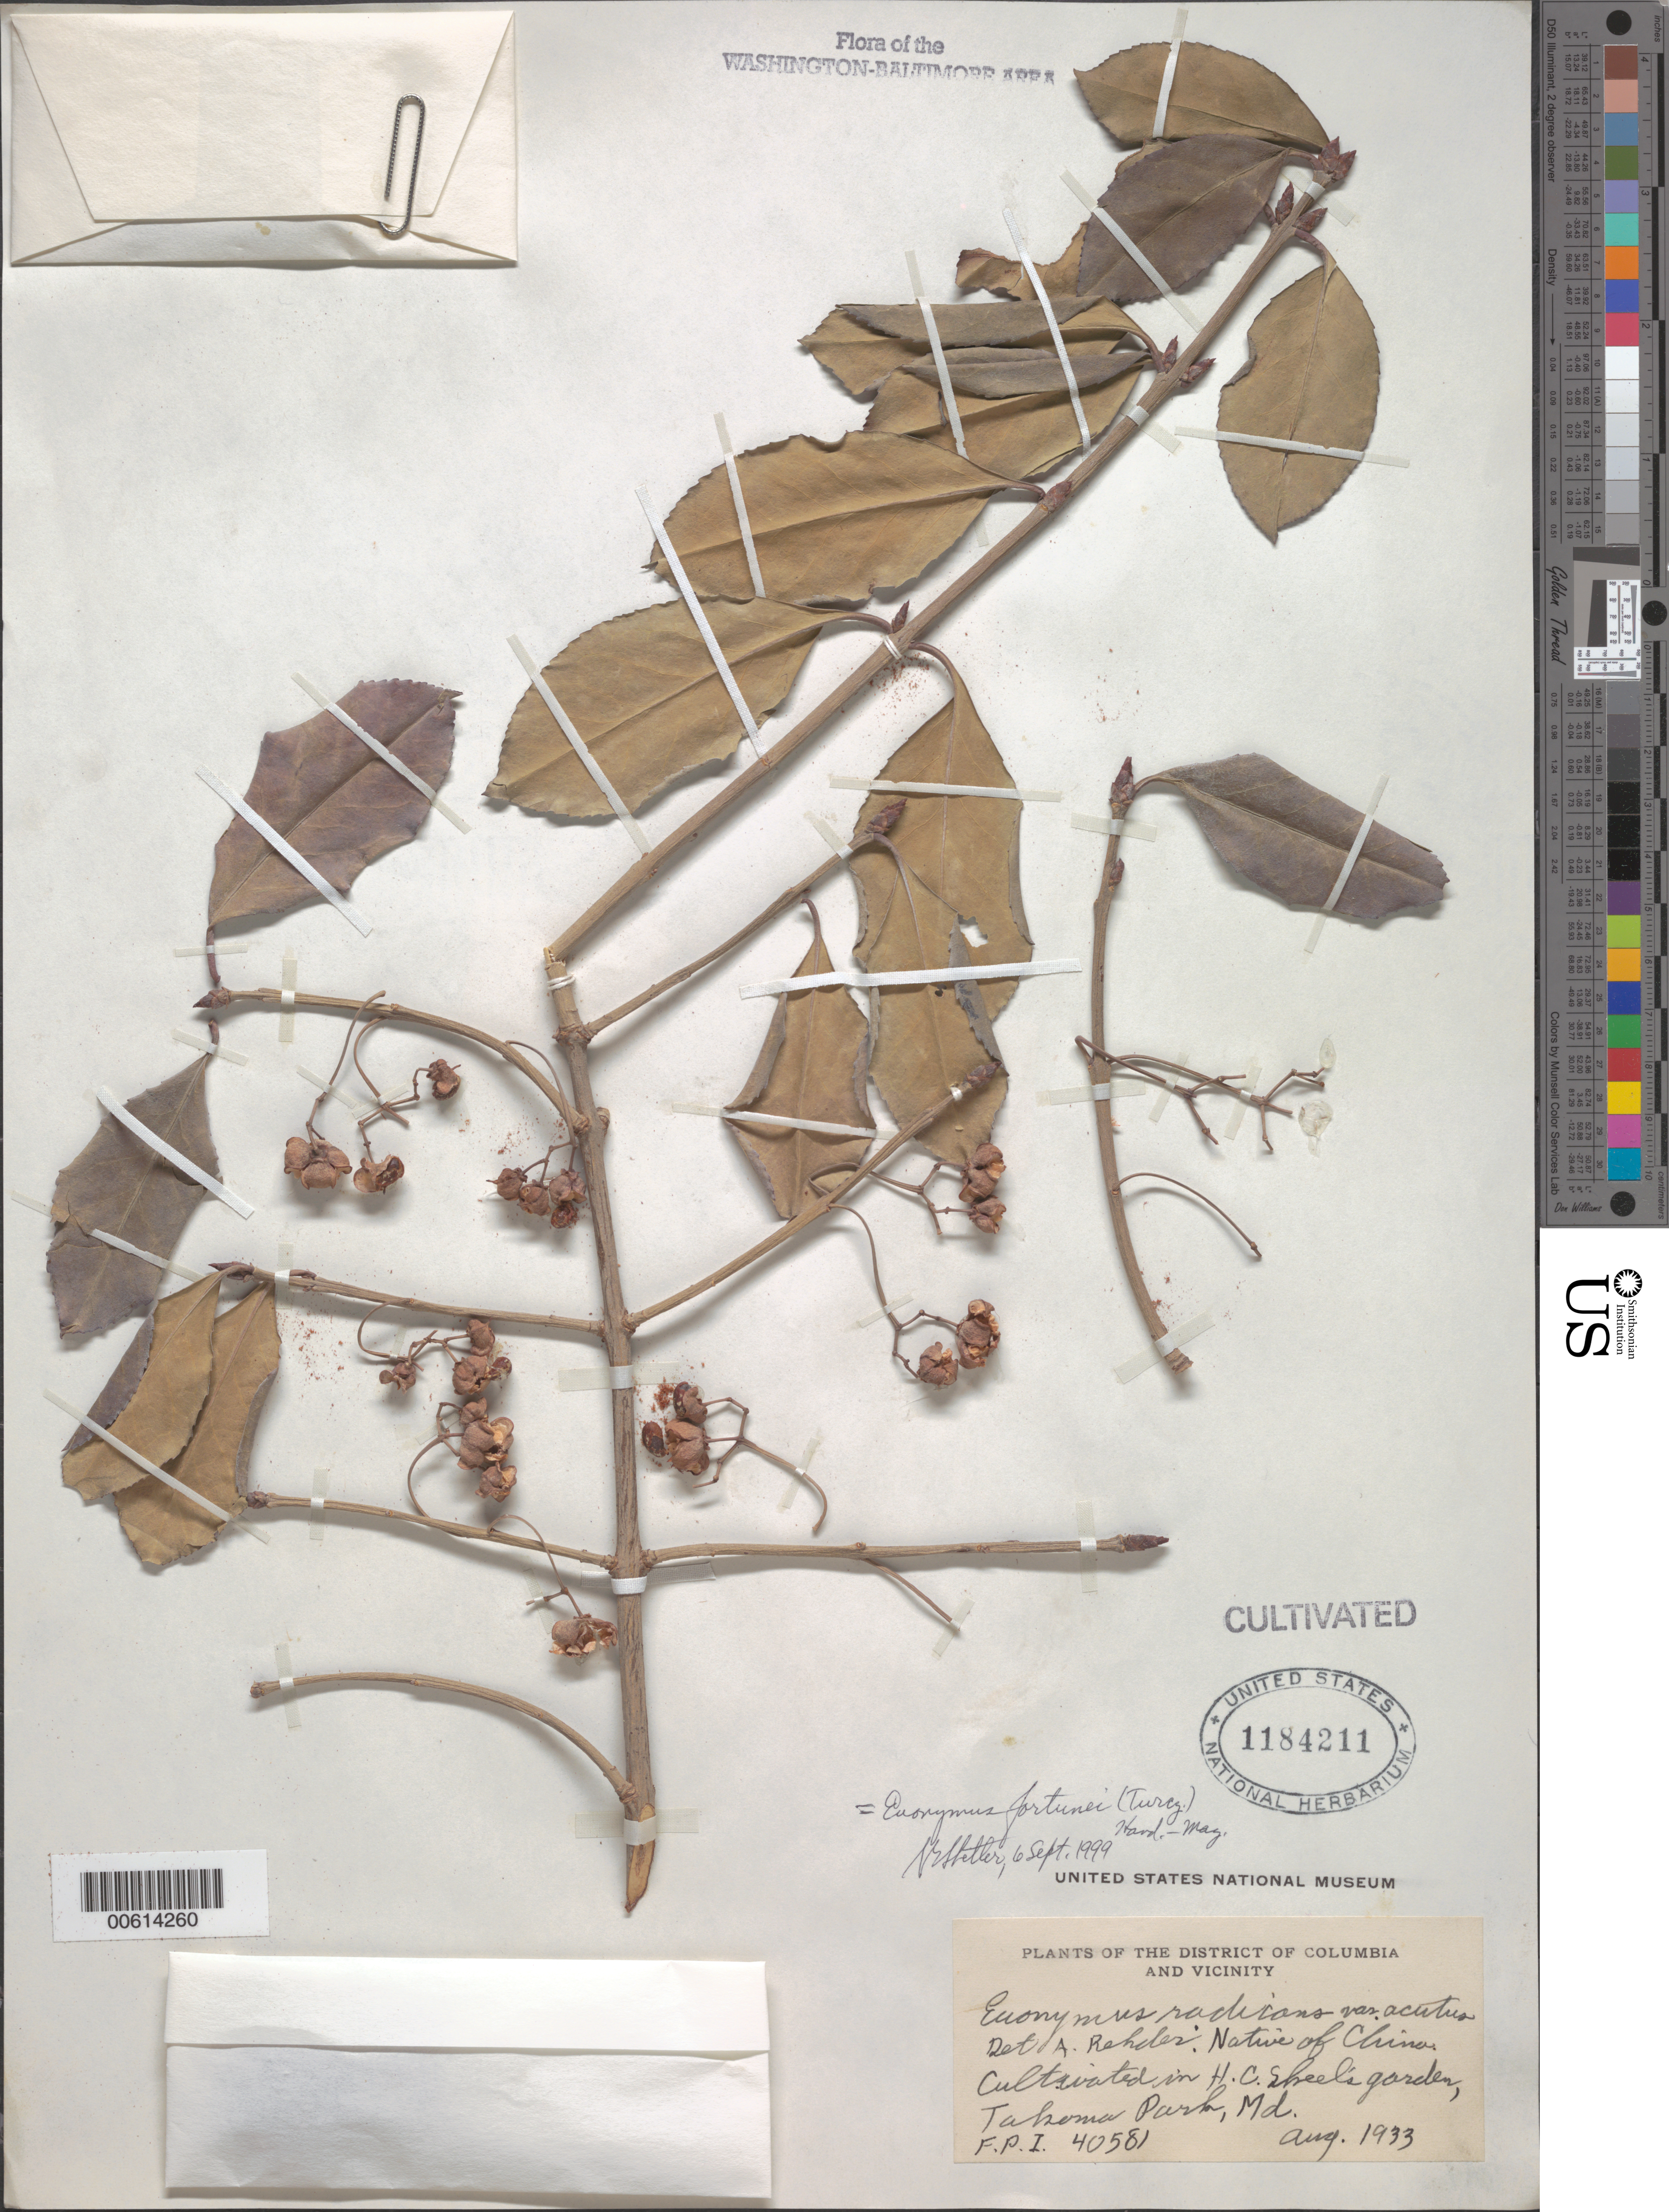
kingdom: Plantae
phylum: Tracheophyta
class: Magnoliopsida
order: Celastrales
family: Celastraceae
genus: Euonymus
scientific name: Euonymus fortunei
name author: (Turcz.) Hand.-Mazz.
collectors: H. Sheel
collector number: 40581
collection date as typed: Aug 1933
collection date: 1933-08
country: United States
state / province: Maryland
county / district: Montgomery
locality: Takoma Park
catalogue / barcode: US 1184211